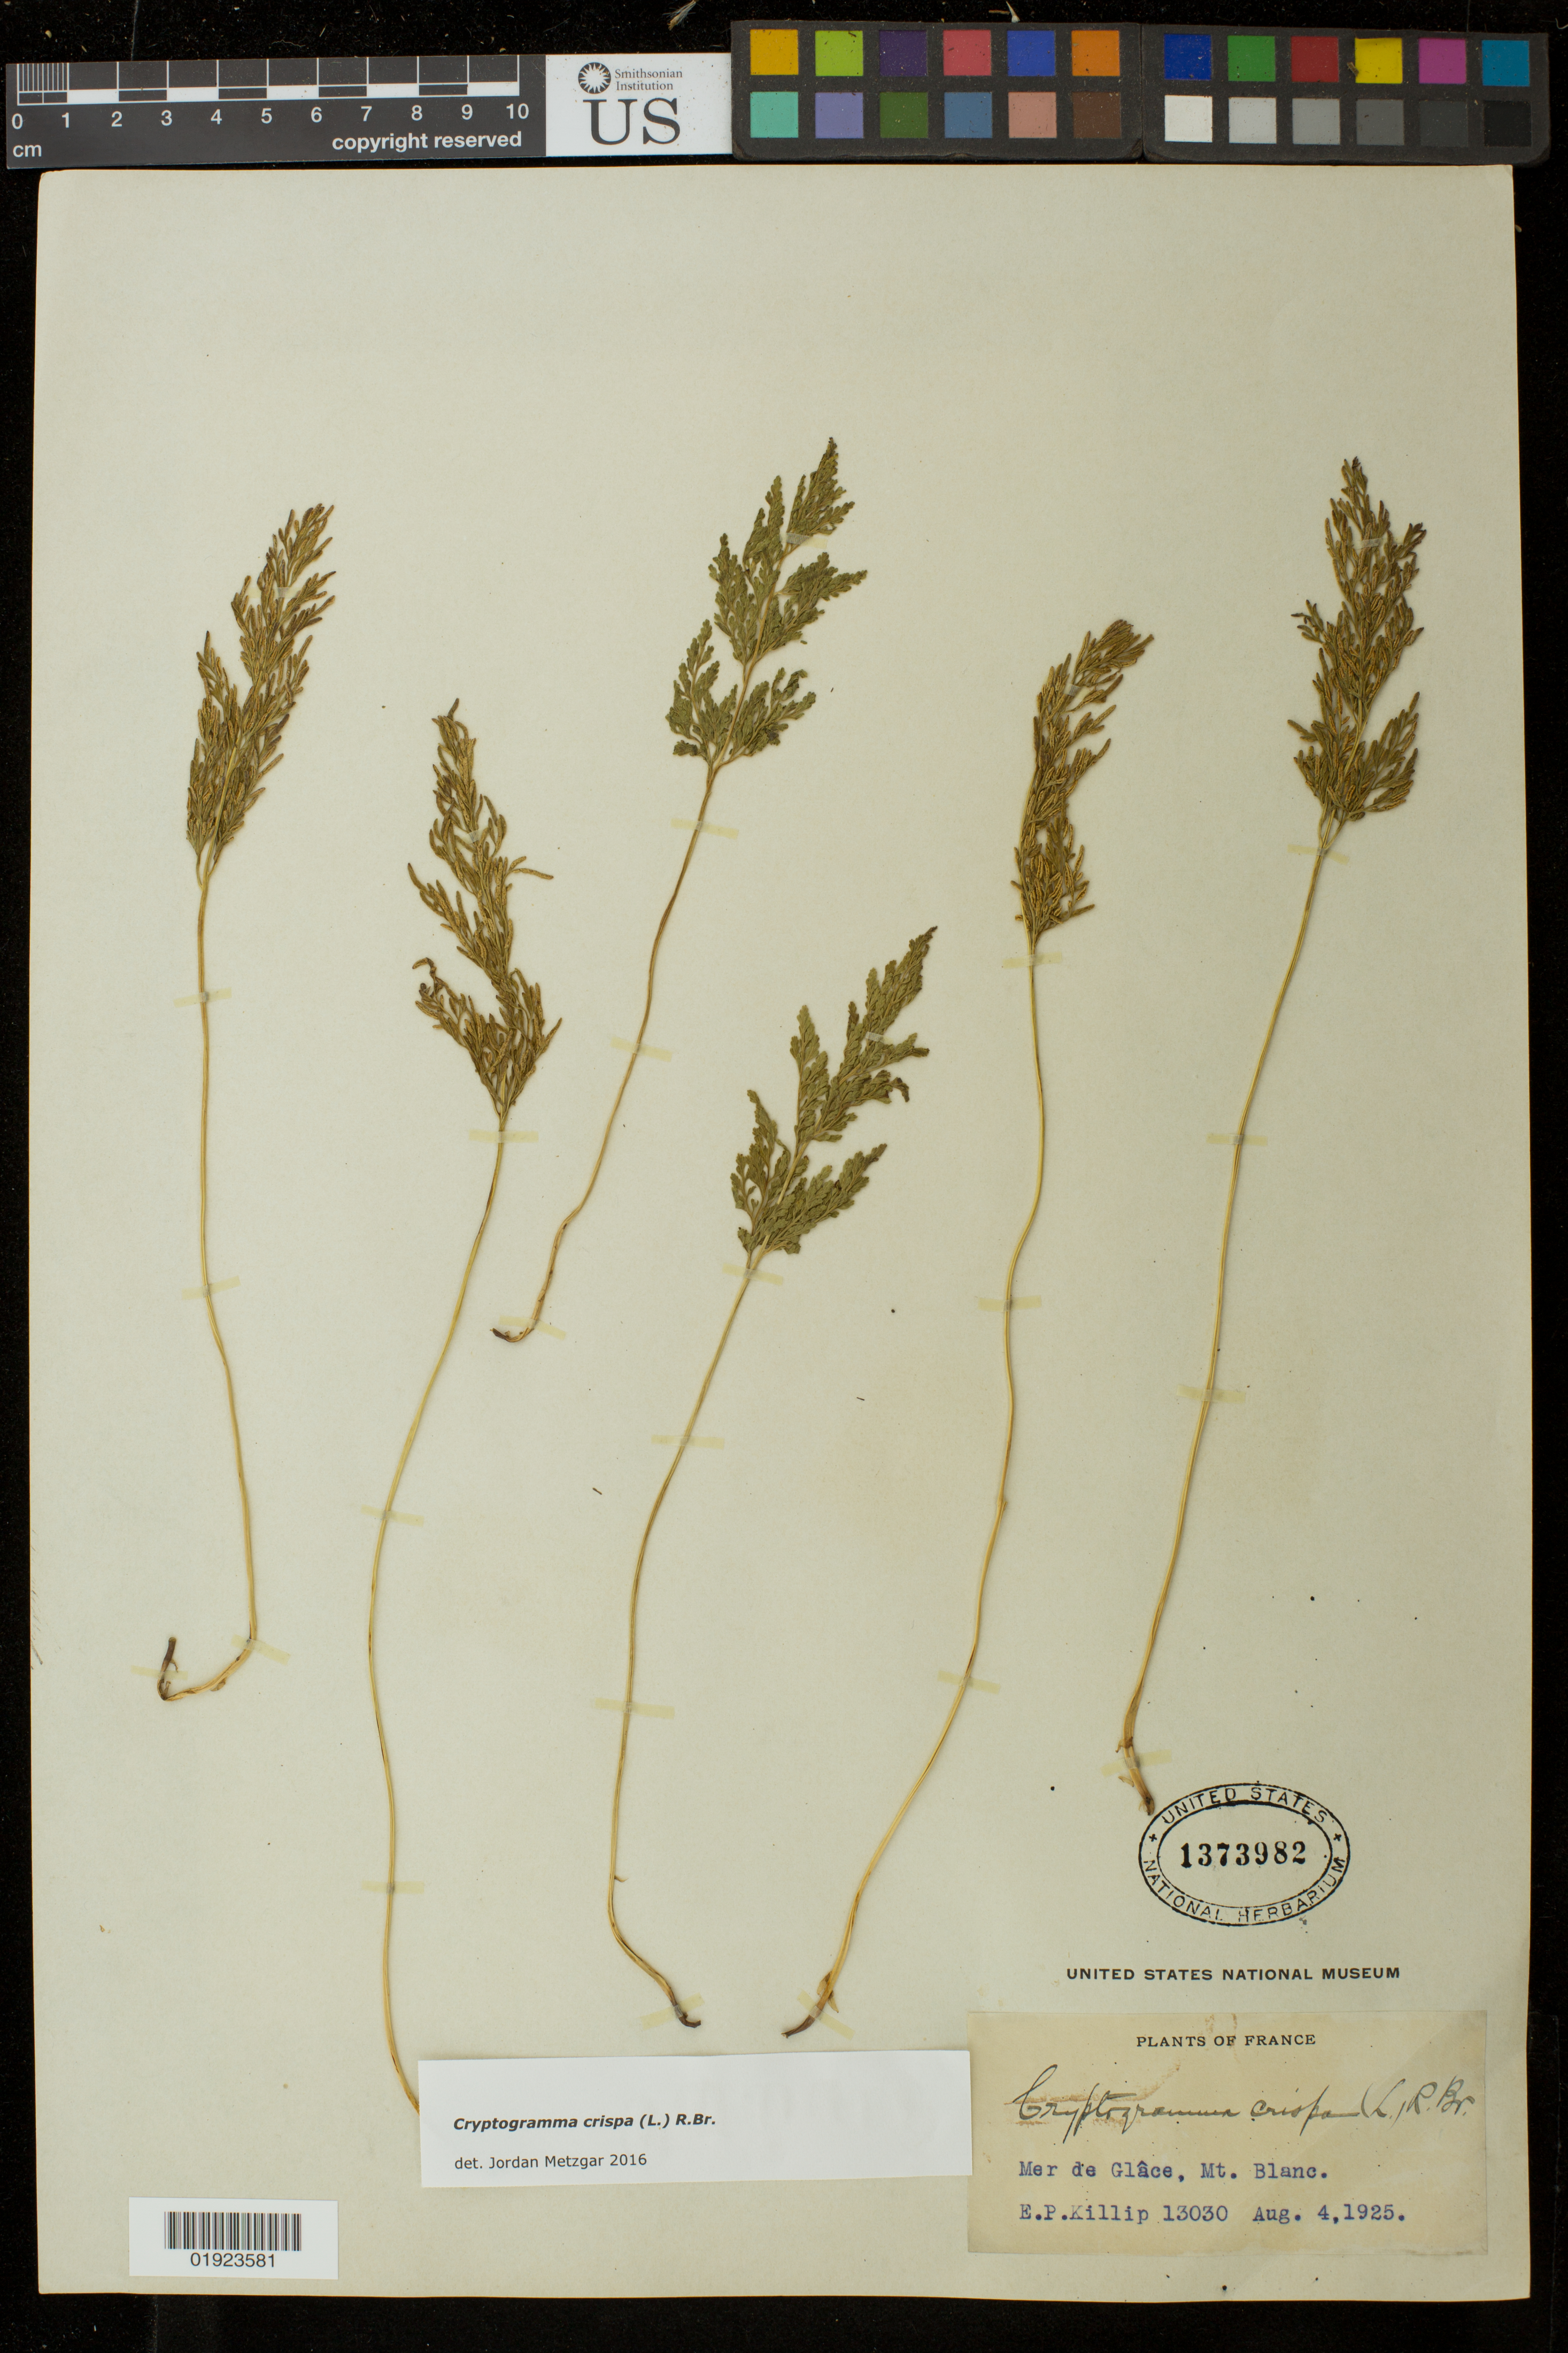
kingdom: Plantae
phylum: Tracheophyta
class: Polypodiopsida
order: Polypodiales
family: Pteridaceae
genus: Cryptogramma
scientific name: Cryptogramma crispa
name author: Fernald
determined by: Metzgar, Jordan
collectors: E. P. Killip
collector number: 13030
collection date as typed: Aug. 4, 1925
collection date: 1925-08-04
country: France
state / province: Auvergne-Rhône-Alpes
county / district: Haute-Savoie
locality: Mer de Glace, Mt. Blanc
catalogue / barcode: US 1373982